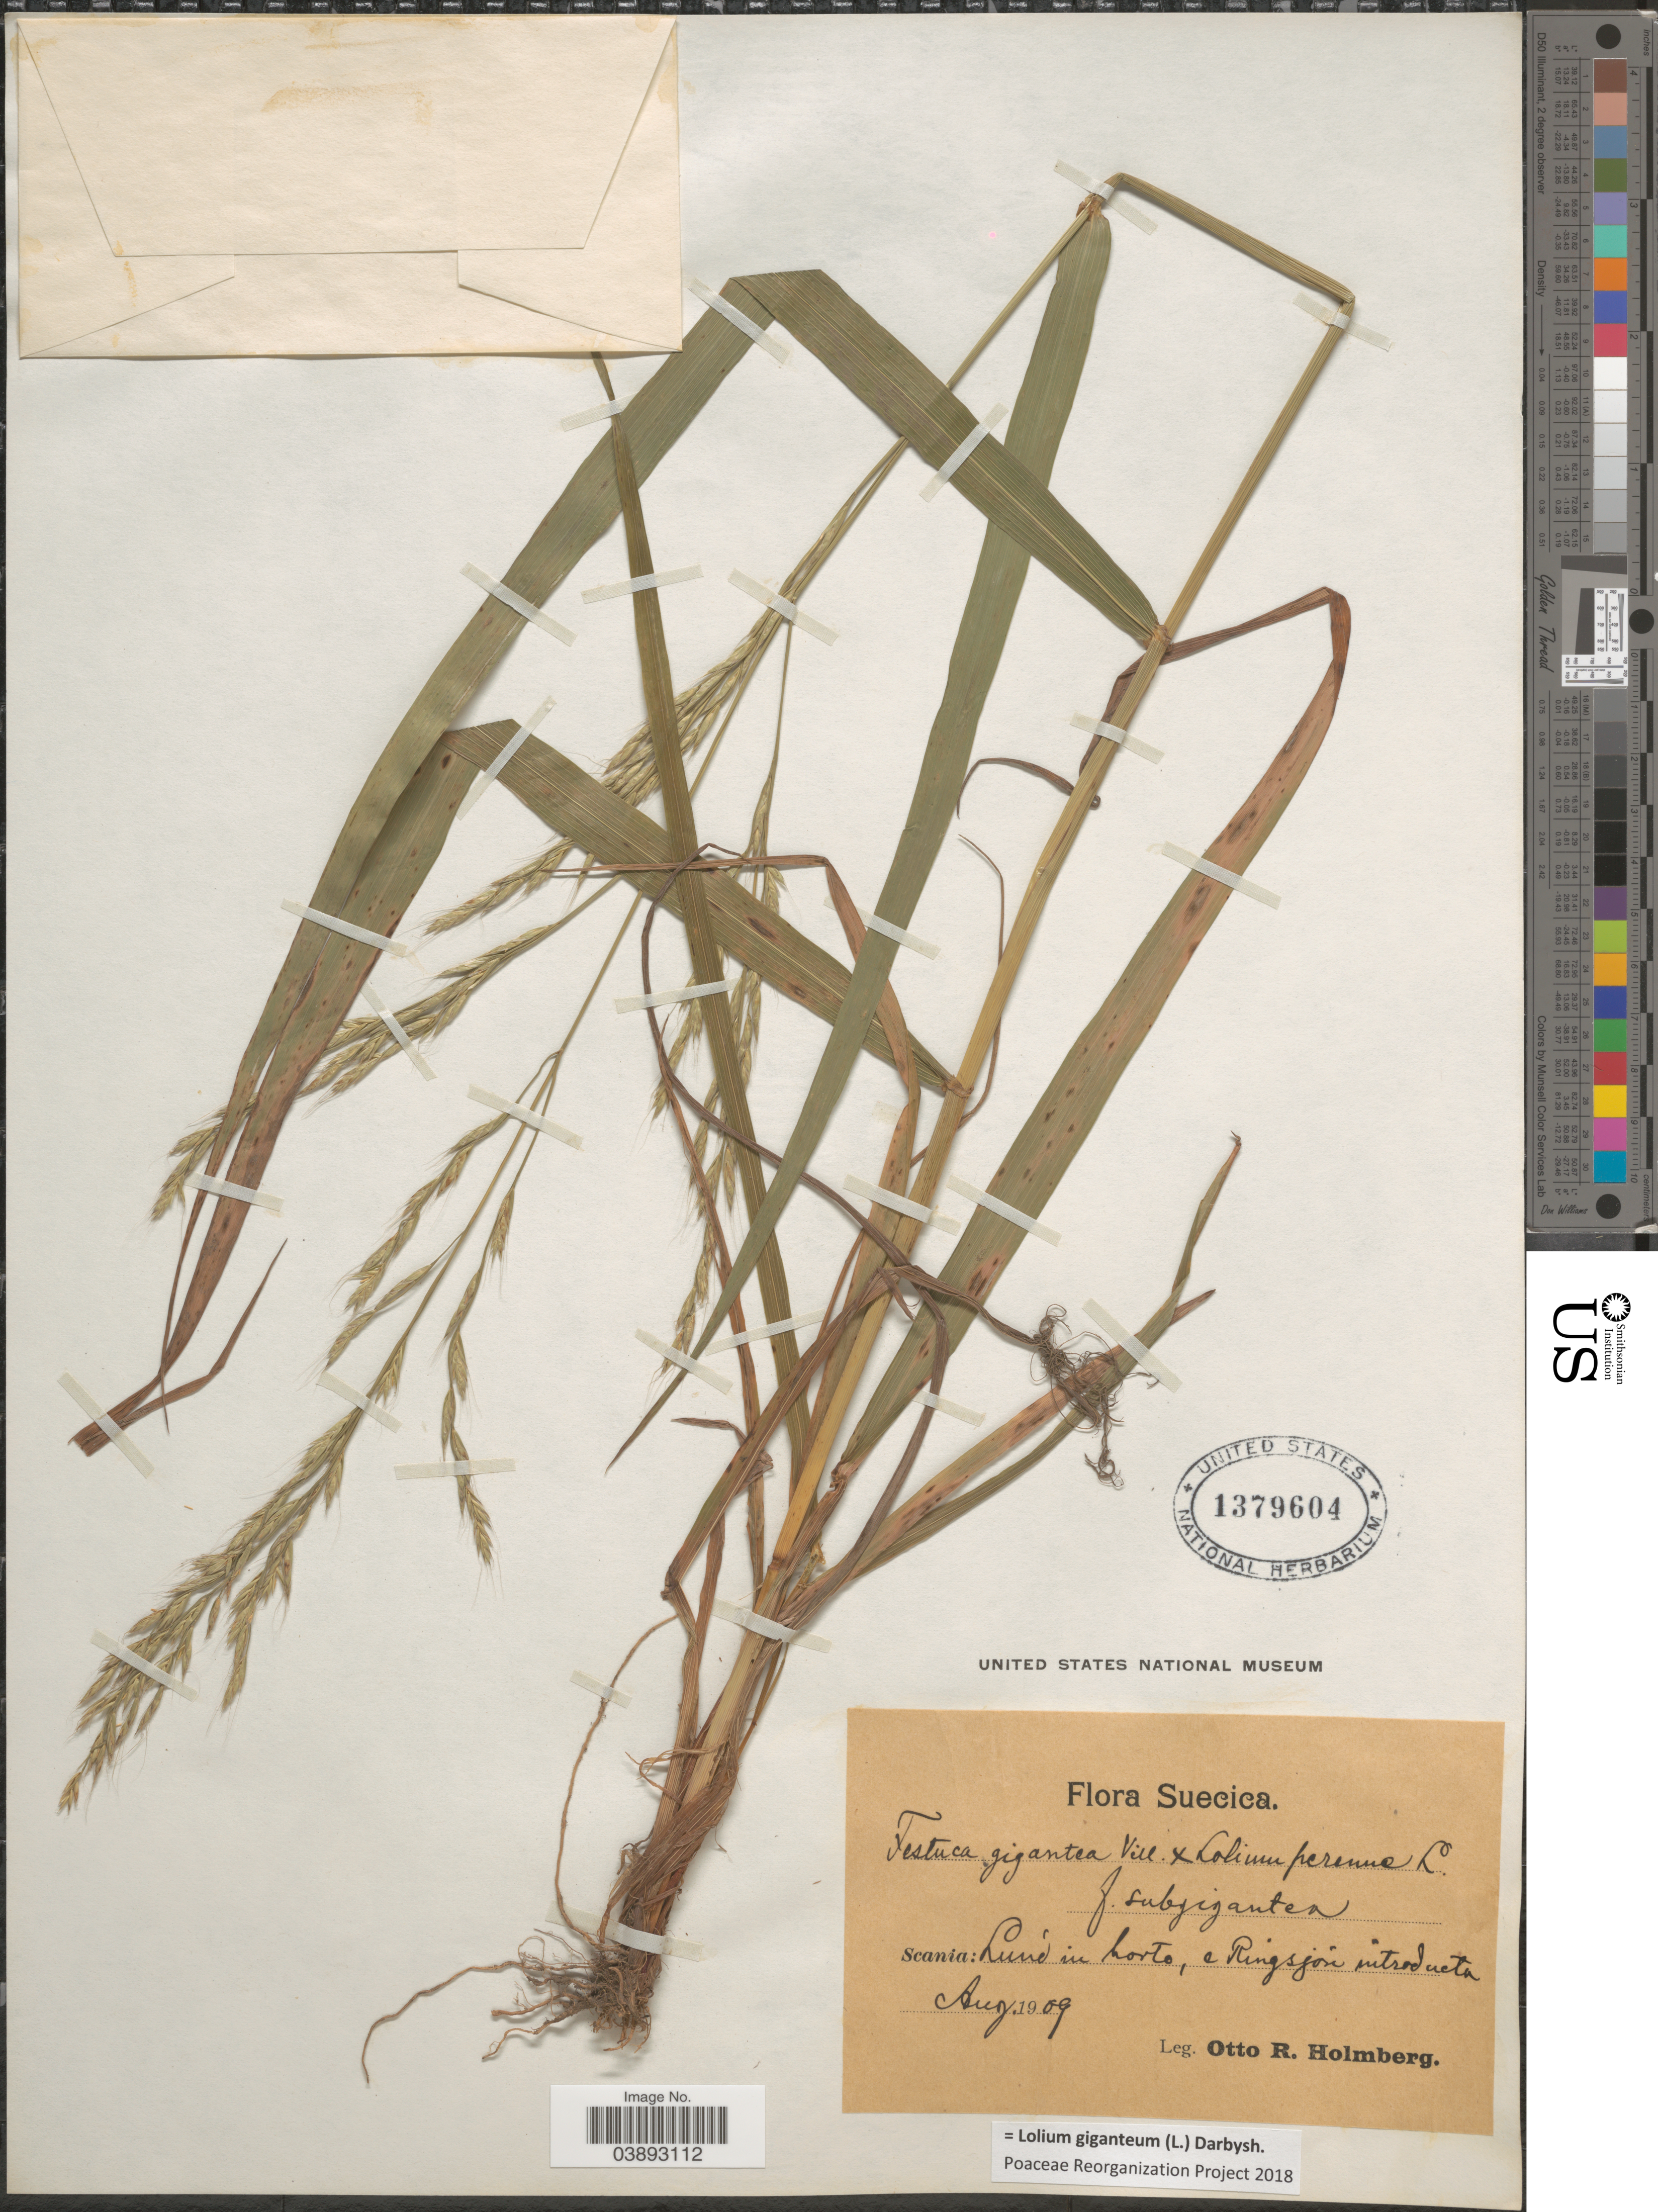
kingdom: Plantae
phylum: Tracheophyta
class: Liliopsida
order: Poales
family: Poaceae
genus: Lolium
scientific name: Lolium giganteum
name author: (L.) Darbysh.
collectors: O. Holmberg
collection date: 1909-08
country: Sweden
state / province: Skåne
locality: Suecica. Scania: Lund in horto, e Ringsjön introducta.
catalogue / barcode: US 1379604